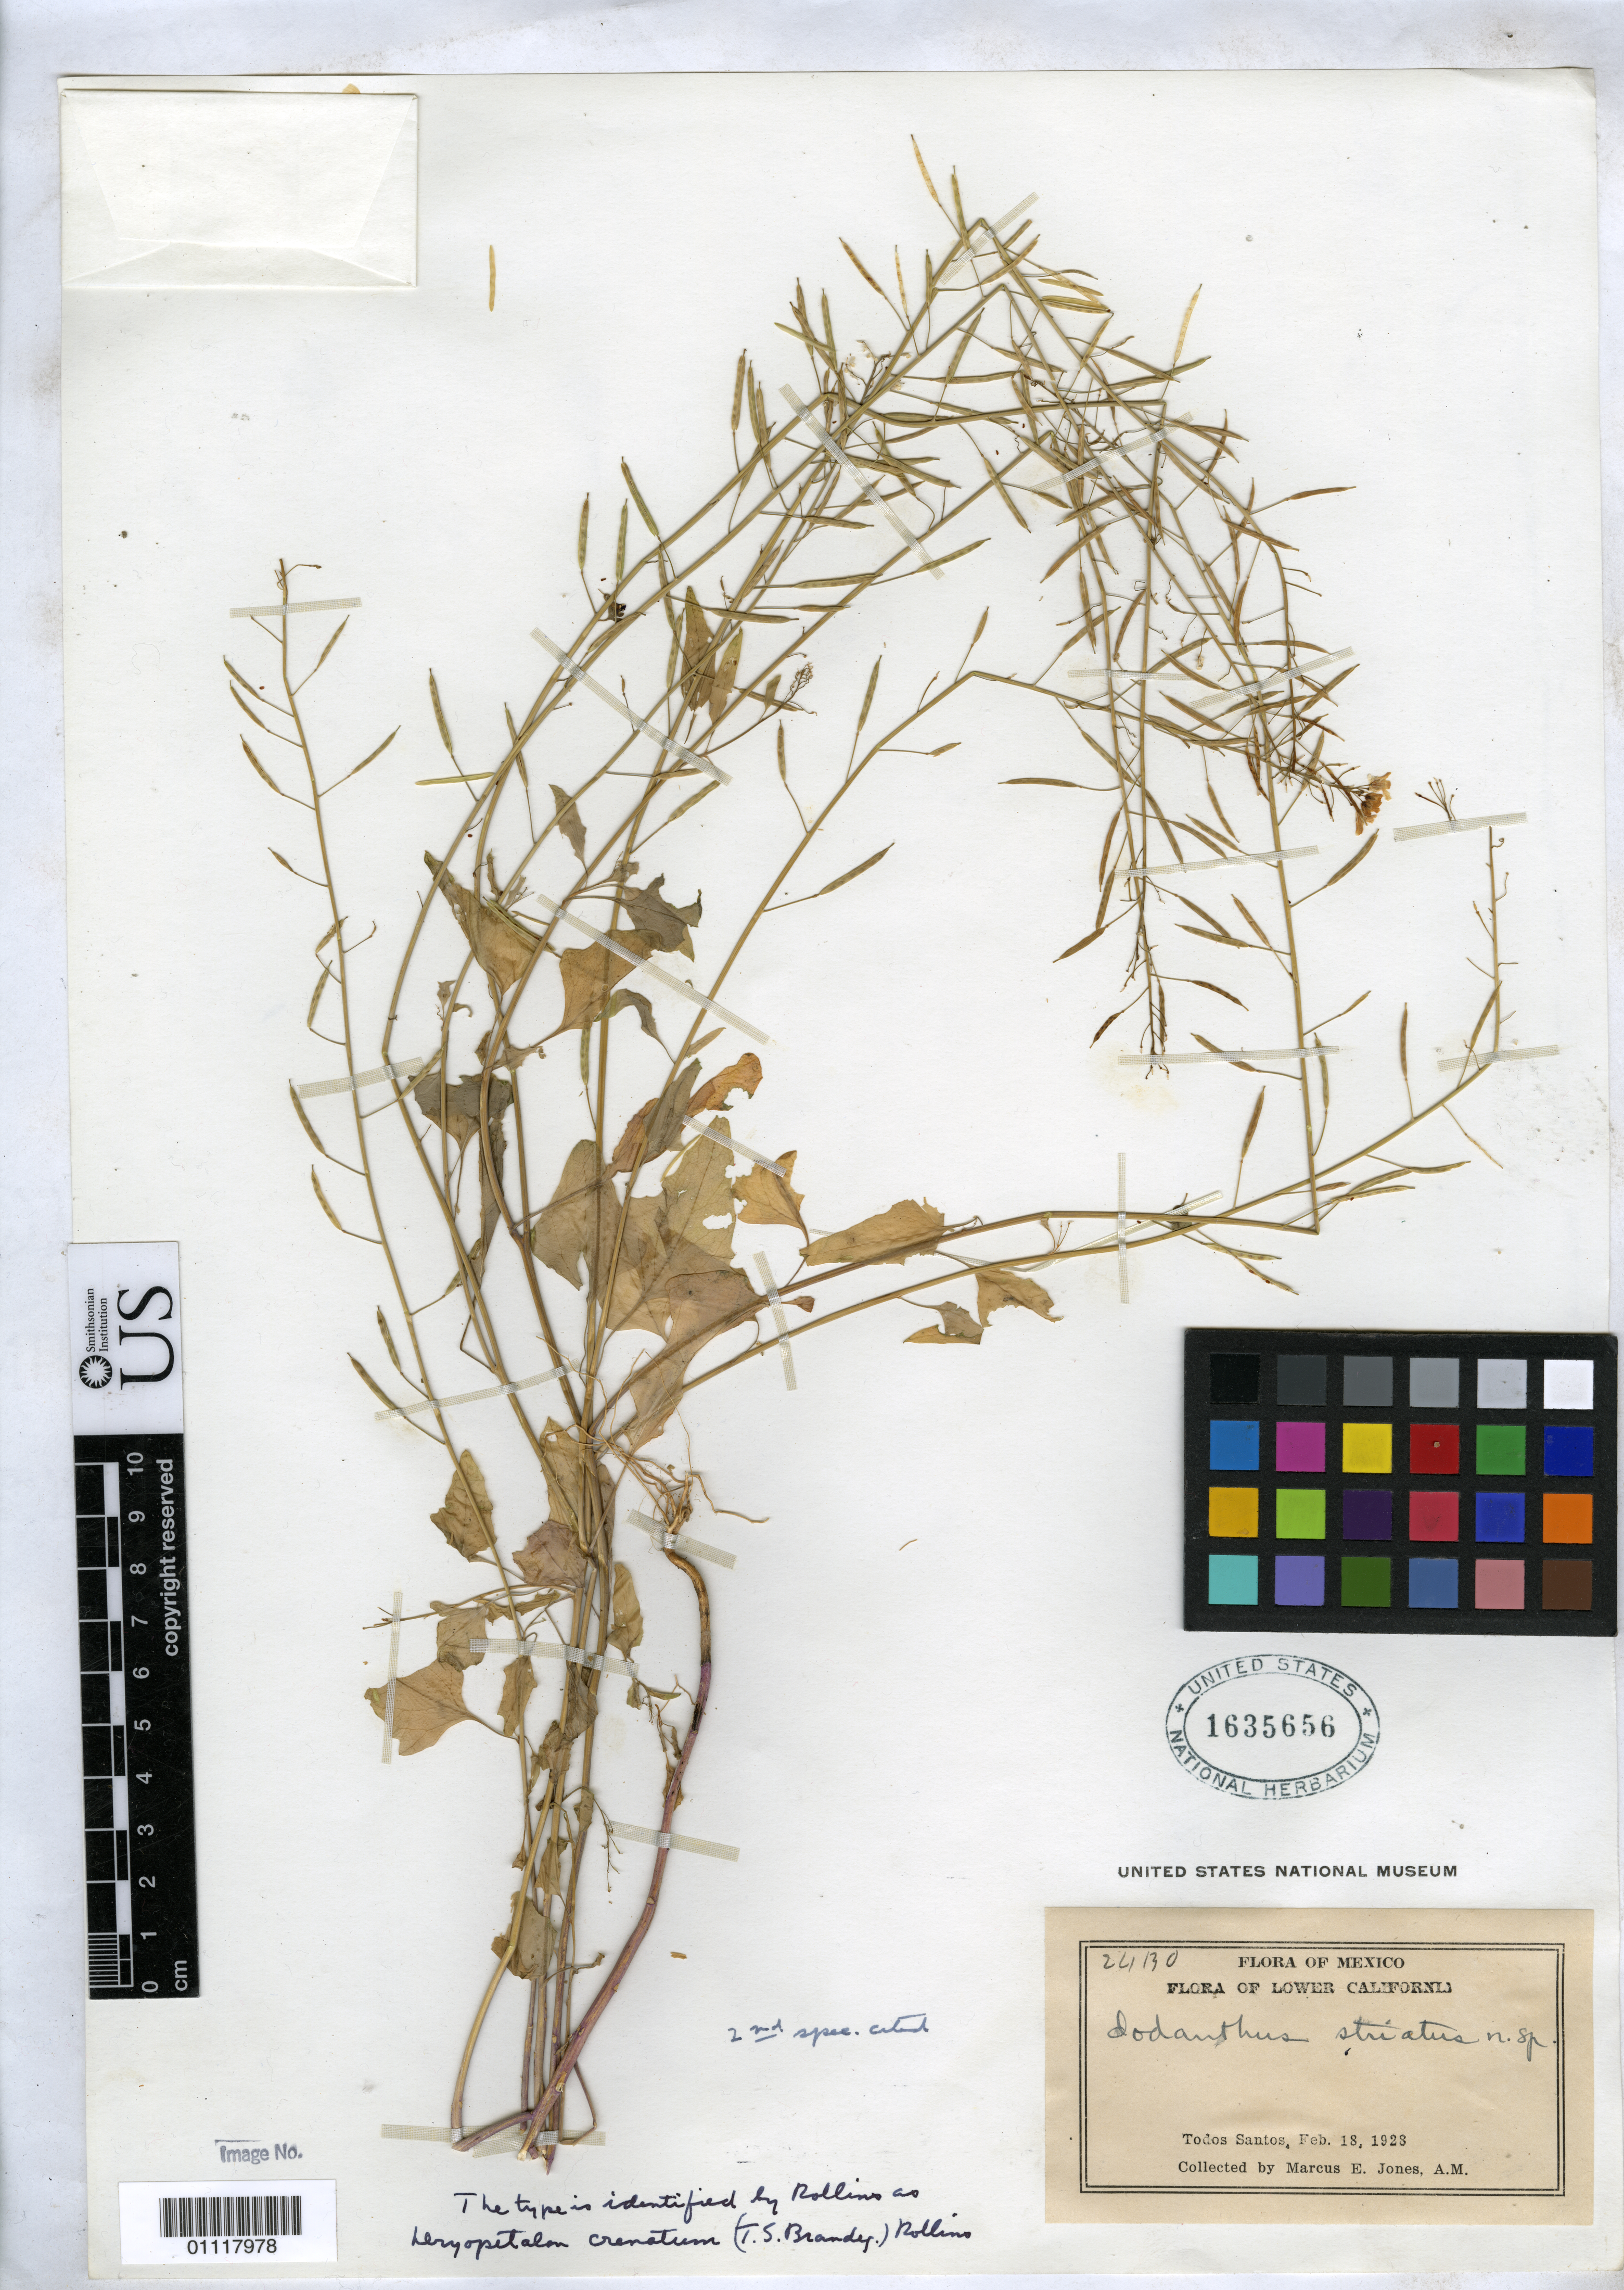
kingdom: Plantae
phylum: Tracheophyta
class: Magnoliopsida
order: Brassicales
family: Brassicaceae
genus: Iodanthus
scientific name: Iodanthus striatus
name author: M.E. Jones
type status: Syntype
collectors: M. E. Jones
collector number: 24130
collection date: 1928-02-18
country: Mexico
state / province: Baja California Sur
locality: Todos Santos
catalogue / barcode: US 1635656